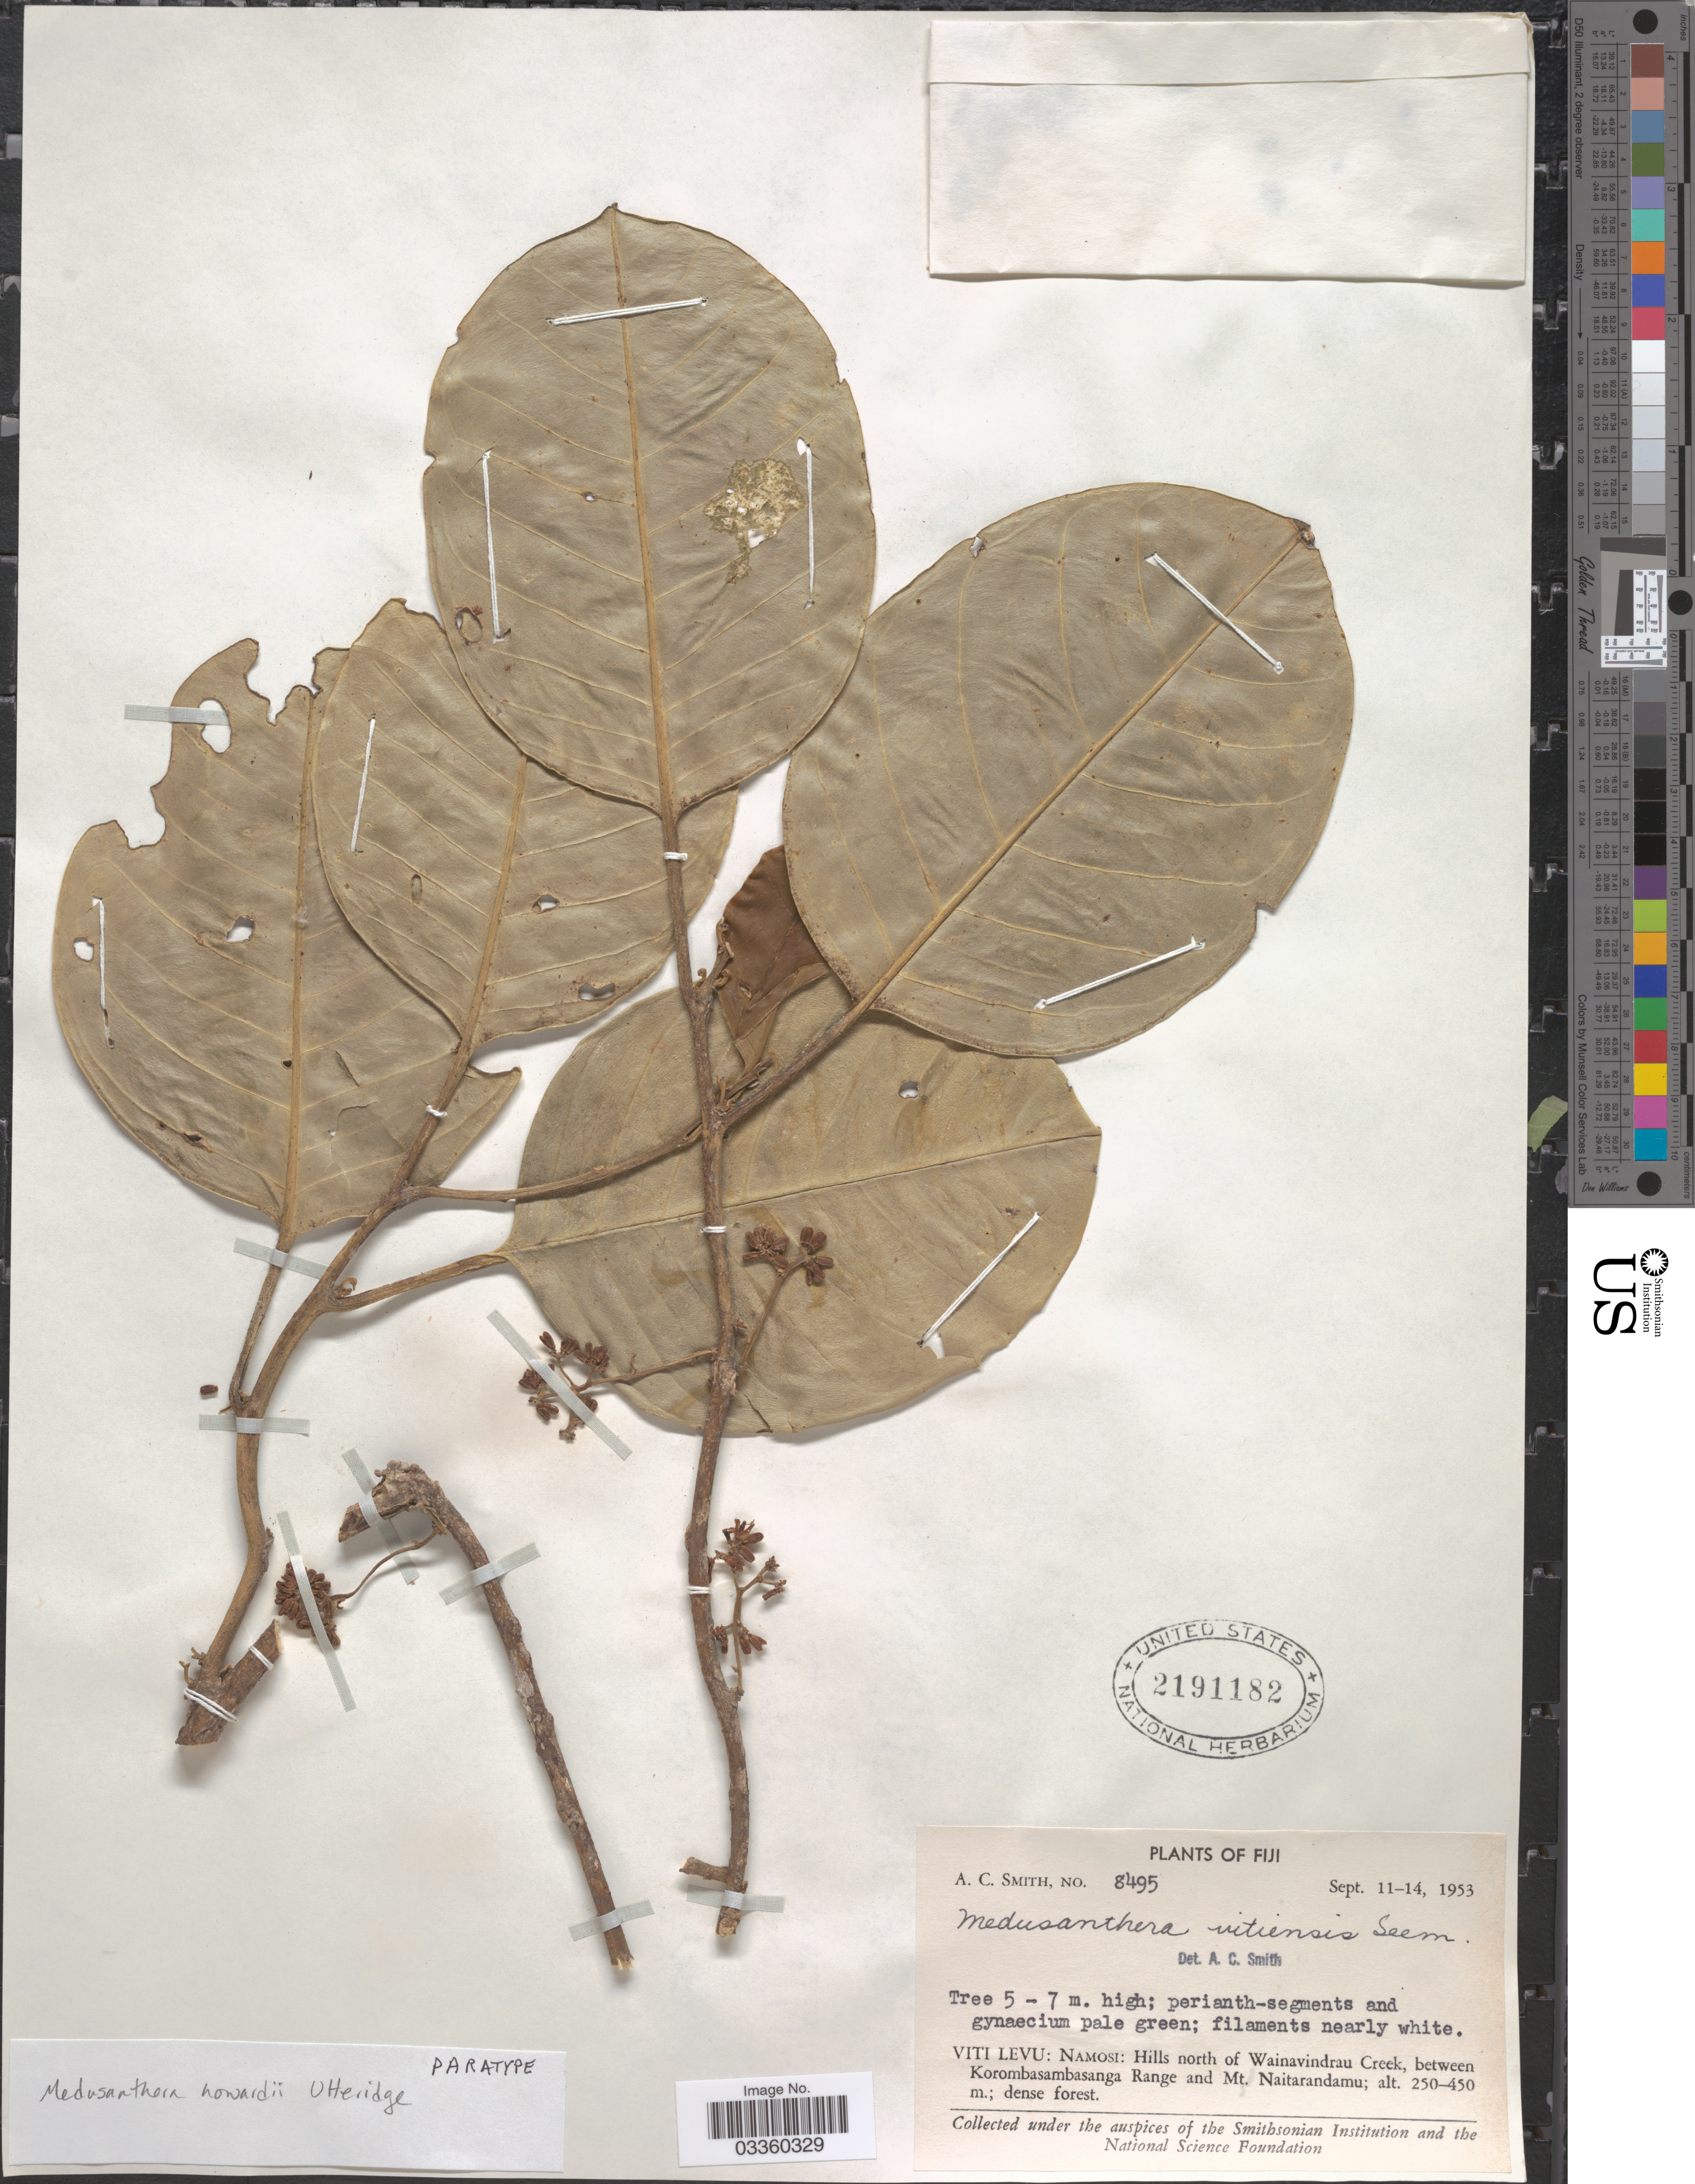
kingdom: Plantae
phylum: Tracheophyta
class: Magnoliopsida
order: Cardiopteridales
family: Stemonuraceae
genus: Medusanthera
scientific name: Medusanthera howardii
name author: Utteridge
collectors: A. C. Smith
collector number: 8495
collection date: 1953-09-11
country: Fiji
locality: Viti Levu: Namosi: Hills north of Wainavindrau Creek, between Korombasambasanga Range and Mt. Naitarandamu.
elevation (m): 250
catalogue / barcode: US 2191182